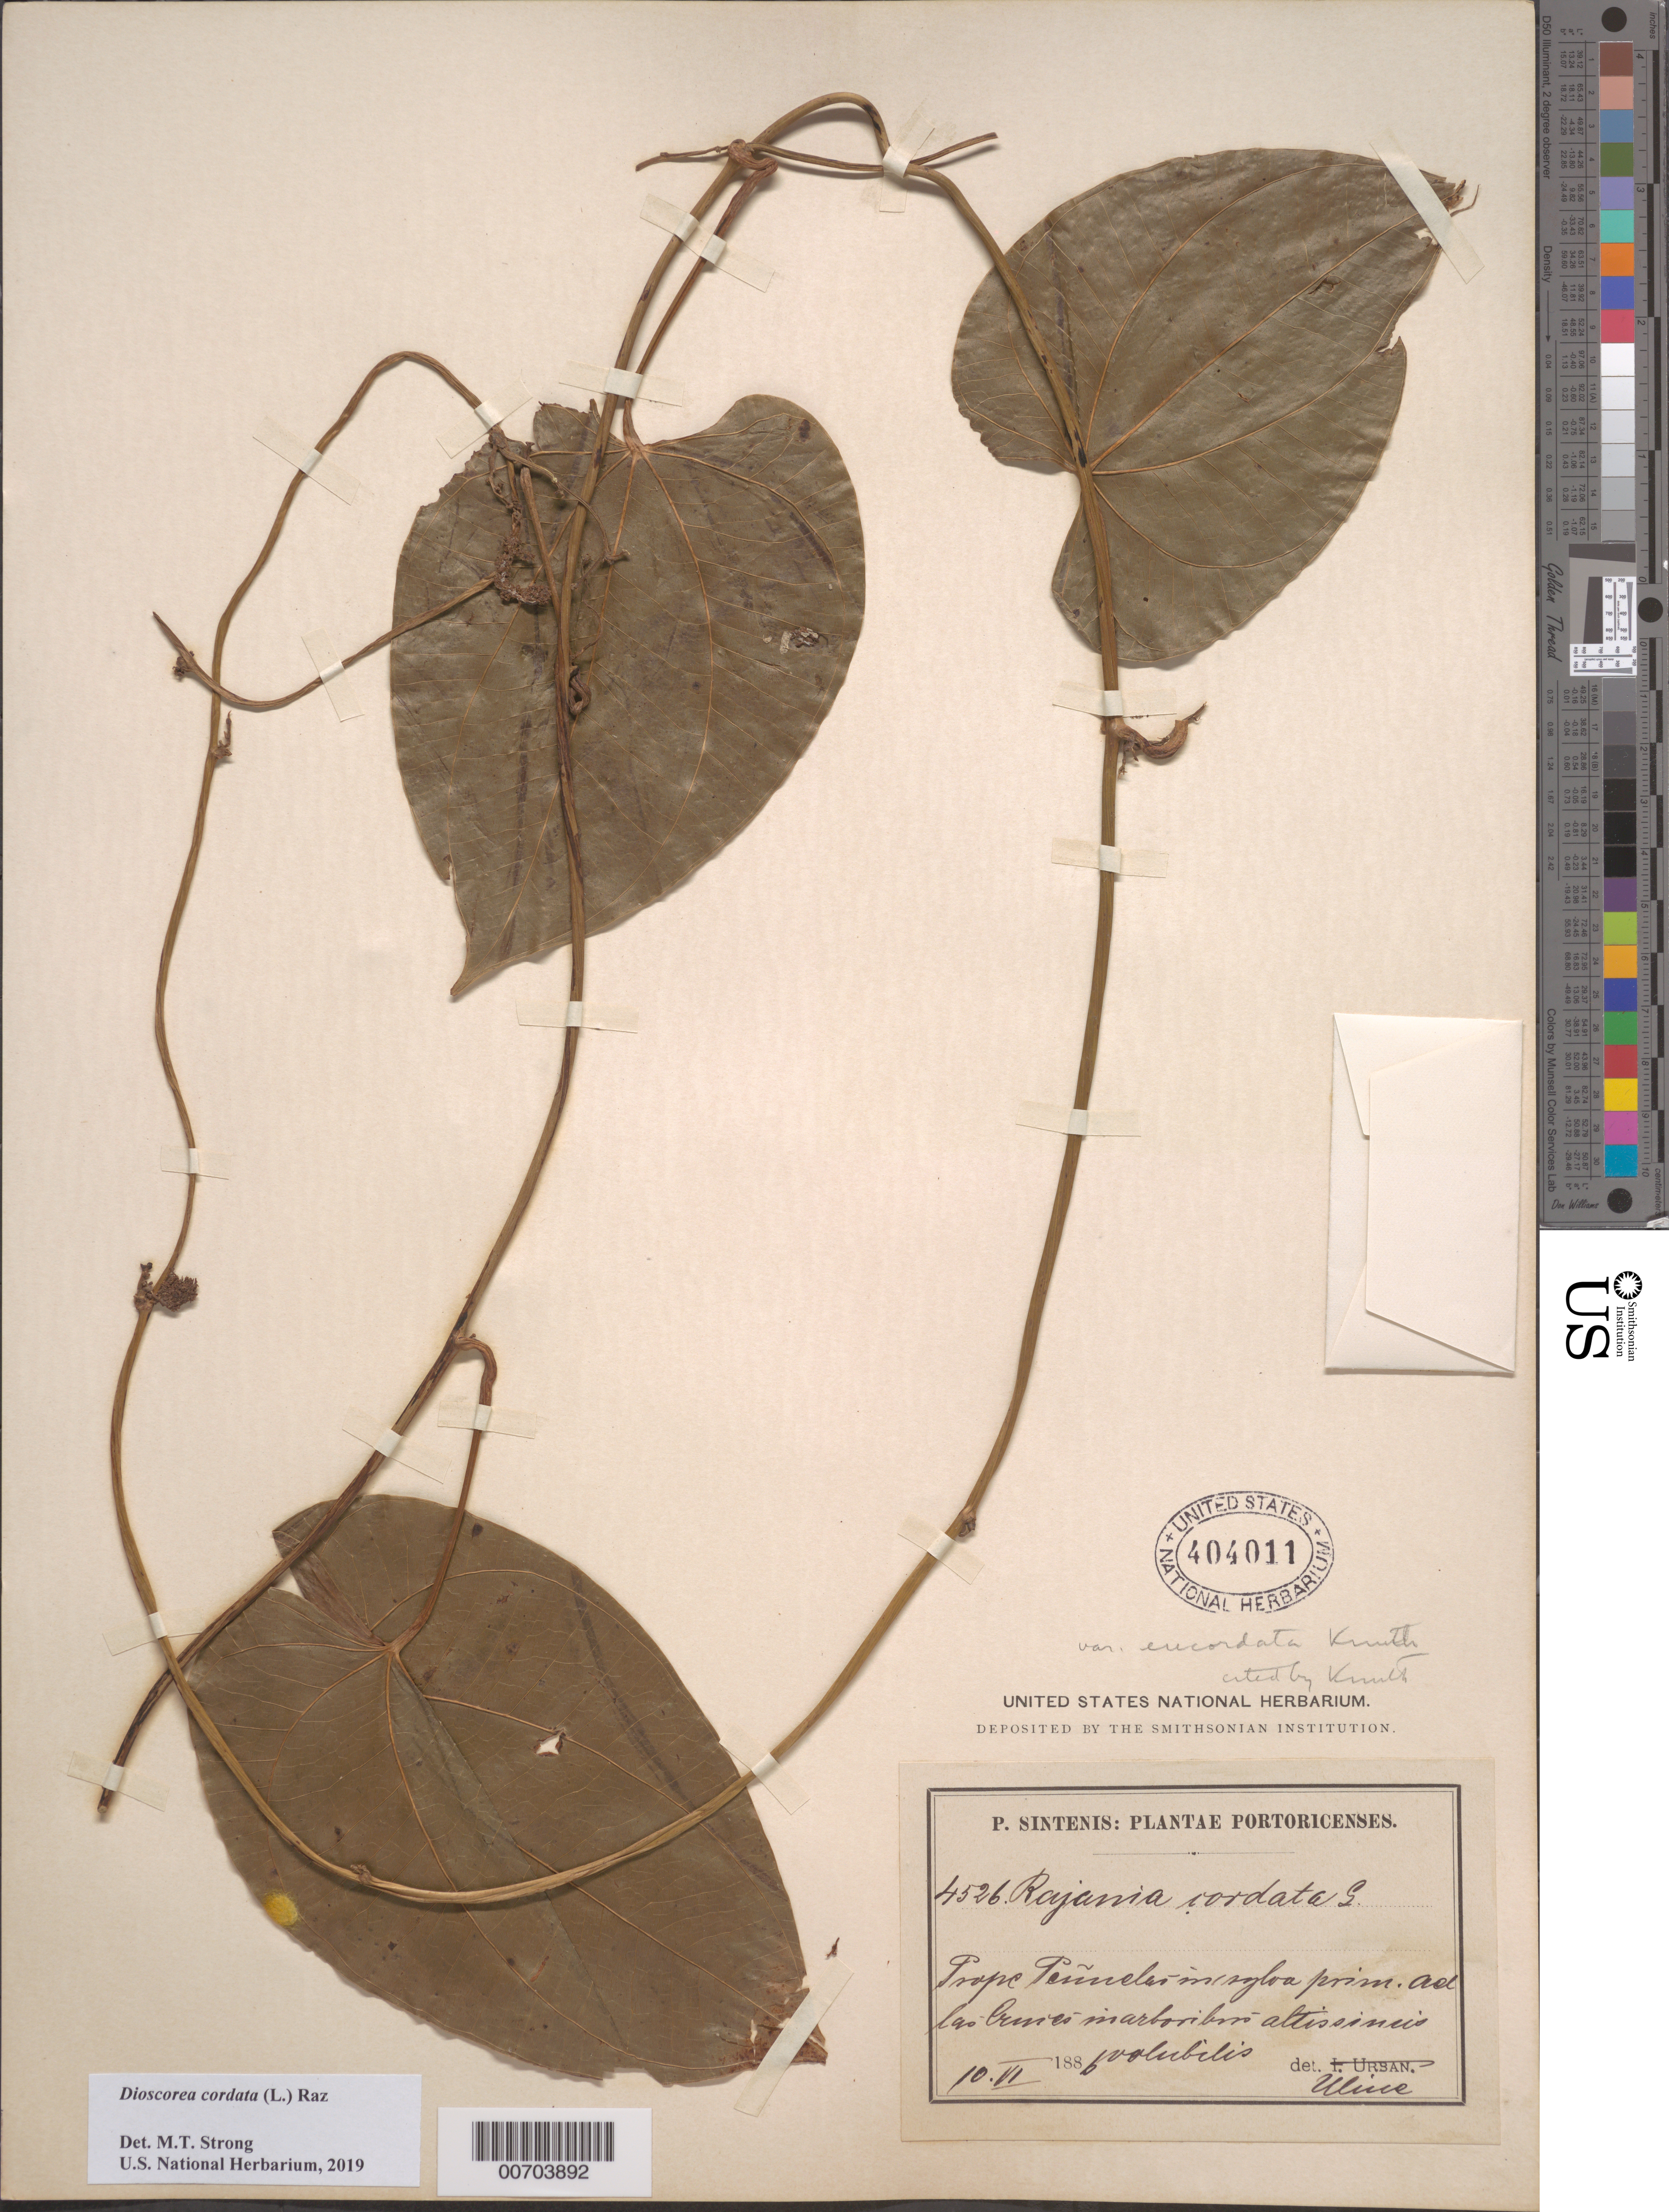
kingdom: Plantae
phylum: Tracheophyta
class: Liliopsida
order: Dioscoreales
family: Dioscoreaceae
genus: Dioscorea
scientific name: Dioscorea cordata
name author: (L.) Raz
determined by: Strong, M. T., (US), Smithsonian Institution - National Museum of Natural History (UNITED STATES)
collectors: P. Sintenis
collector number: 4526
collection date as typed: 10 Jun 1886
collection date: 1886-06-10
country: Puerto Rico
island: Greater Antilles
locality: Prope Peñnelar insyloa prim. Ad las Crunes in arboribar altissimics volubilis?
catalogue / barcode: US 404011